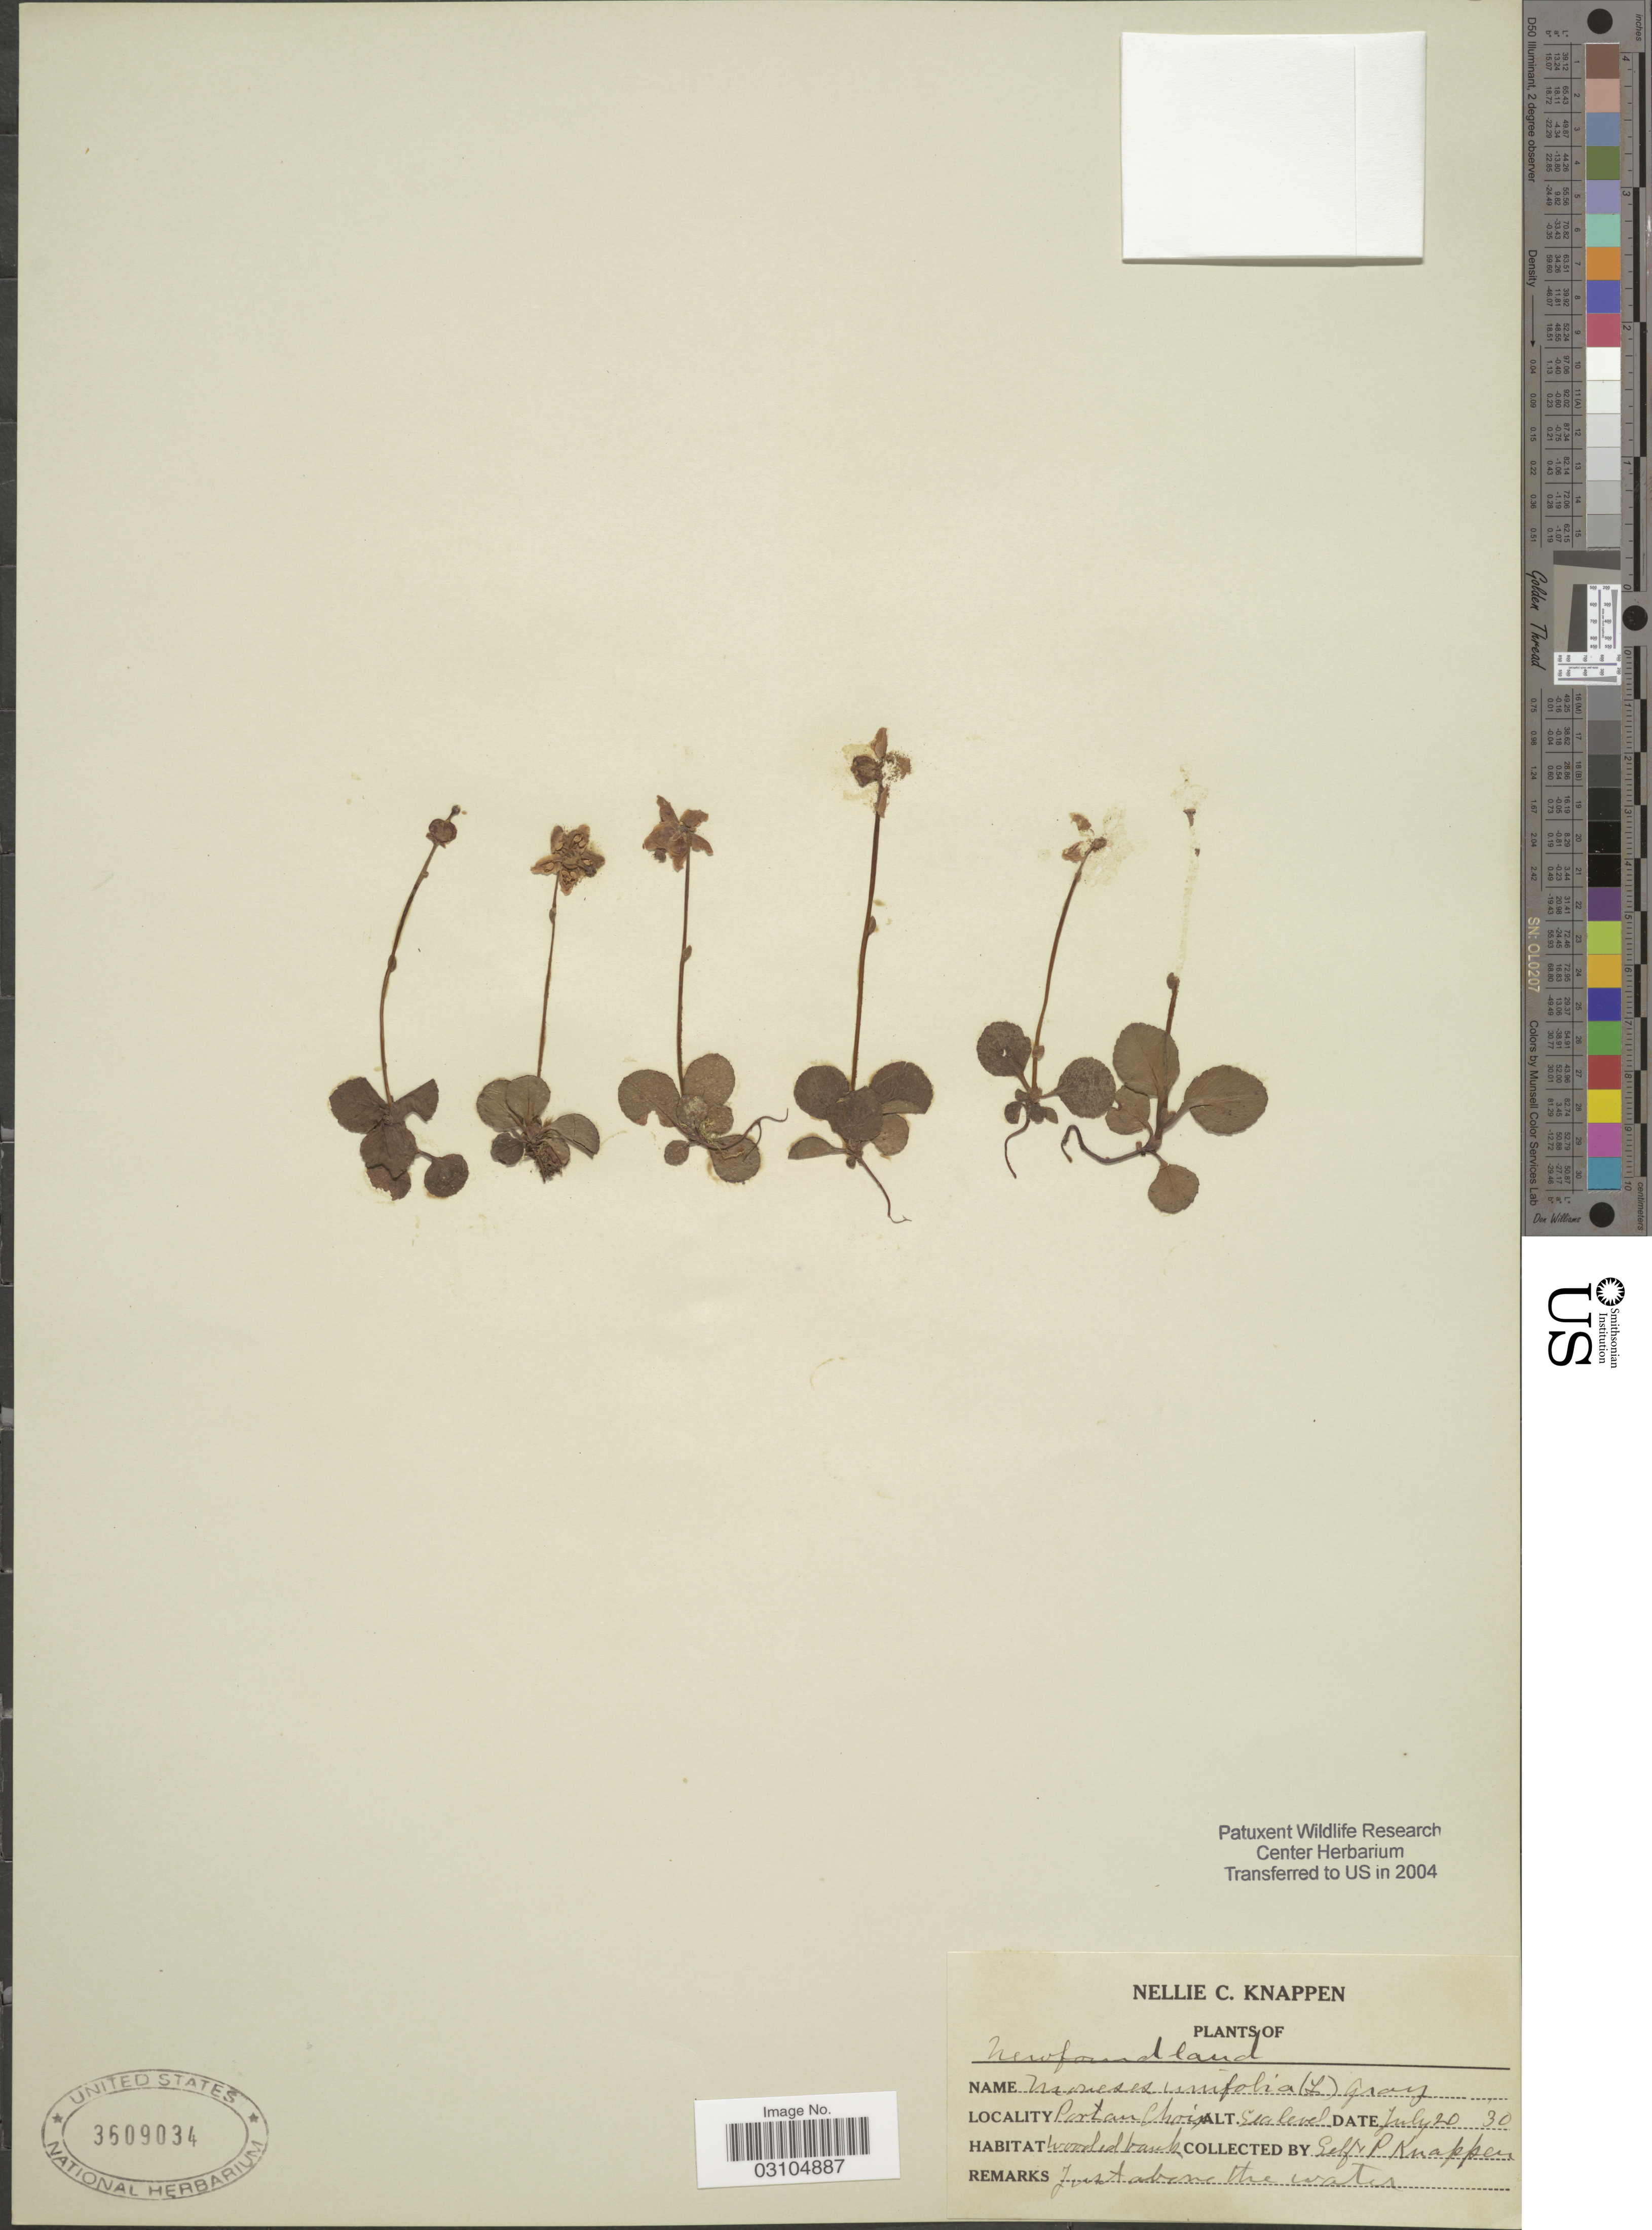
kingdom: Plantae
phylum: Tracheophyta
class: Magnoliopsida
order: Ericales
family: Ericaceae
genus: Moneses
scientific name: Moneses uniflora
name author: (L.) A. Gray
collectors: N. Knappen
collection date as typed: Transcribed d/m/y: 20/7/30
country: Canada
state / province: Newfoundland and Labrador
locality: Portan Choix.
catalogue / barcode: US 3609034